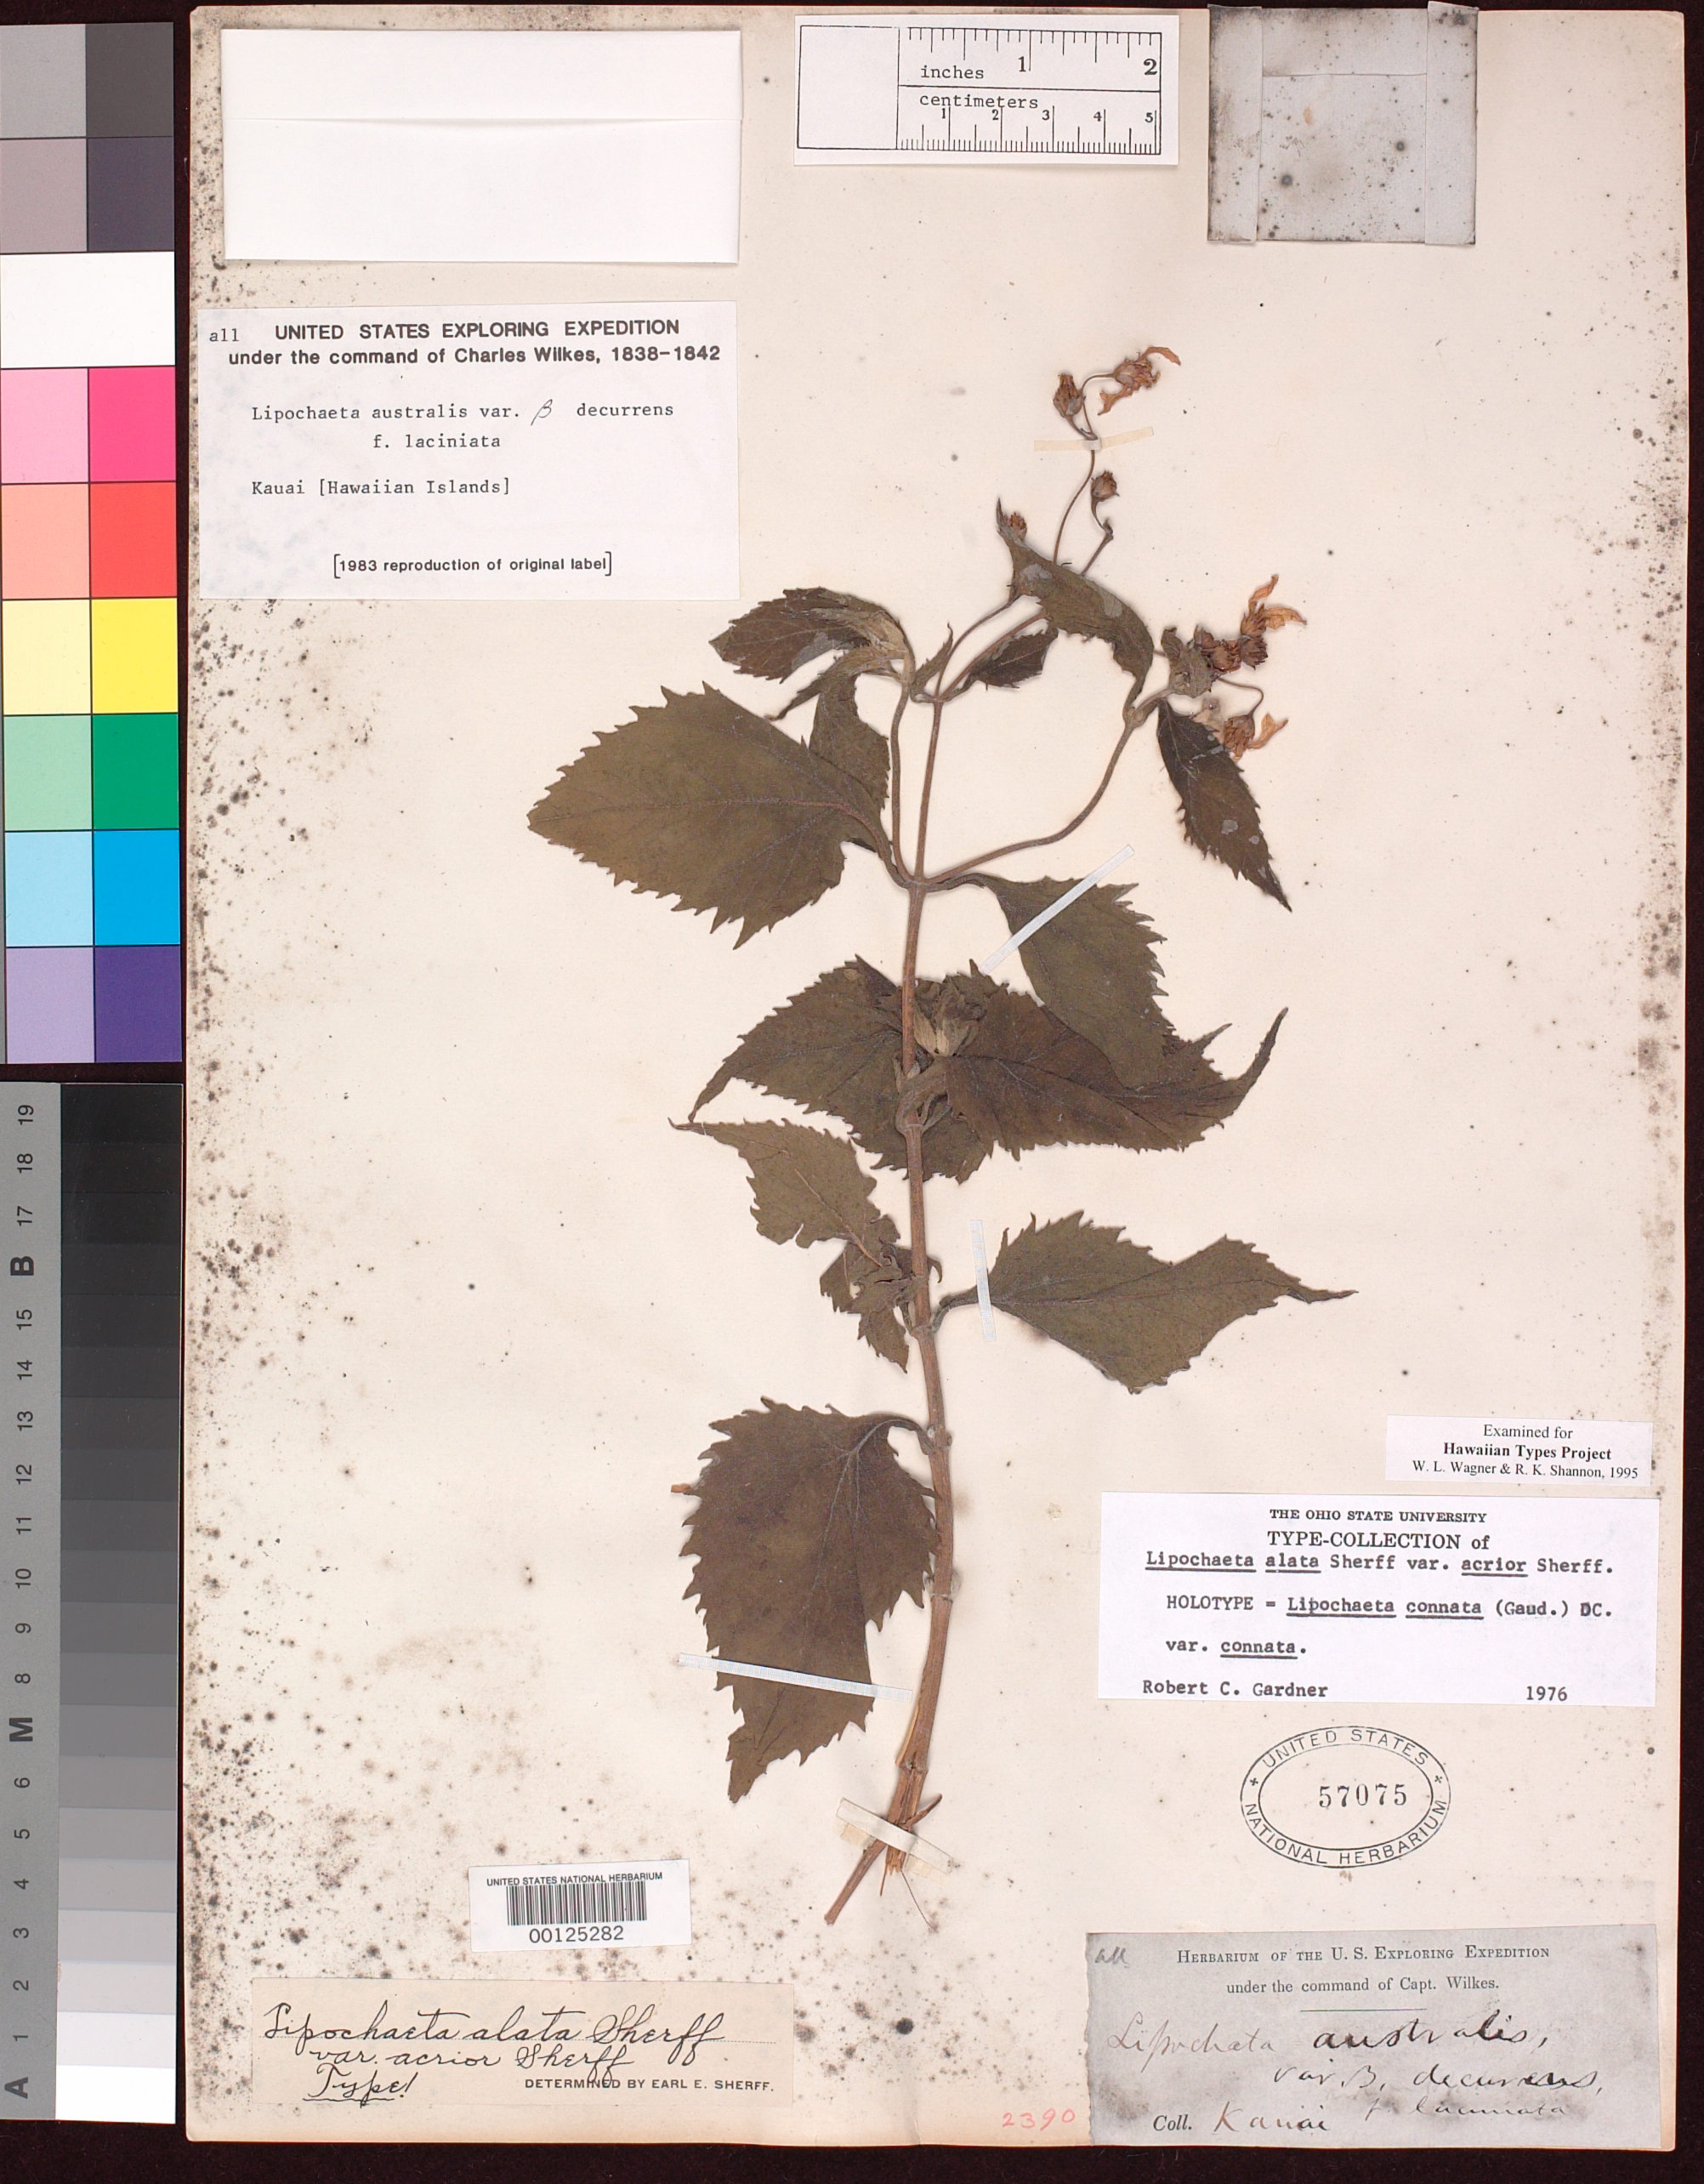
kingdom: Plantae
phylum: Tracheophyta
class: Magnoliopsida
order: Asterales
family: Asteraceae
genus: Lipochaeta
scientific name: Lipochaeta alata var. acrior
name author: Sherff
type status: Holotype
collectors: Wilkes Explor. Exped.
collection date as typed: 1838 to -- --- 1842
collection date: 1838/1842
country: United States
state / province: Hawaii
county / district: Kauai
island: Kaua'i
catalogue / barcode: US 57075